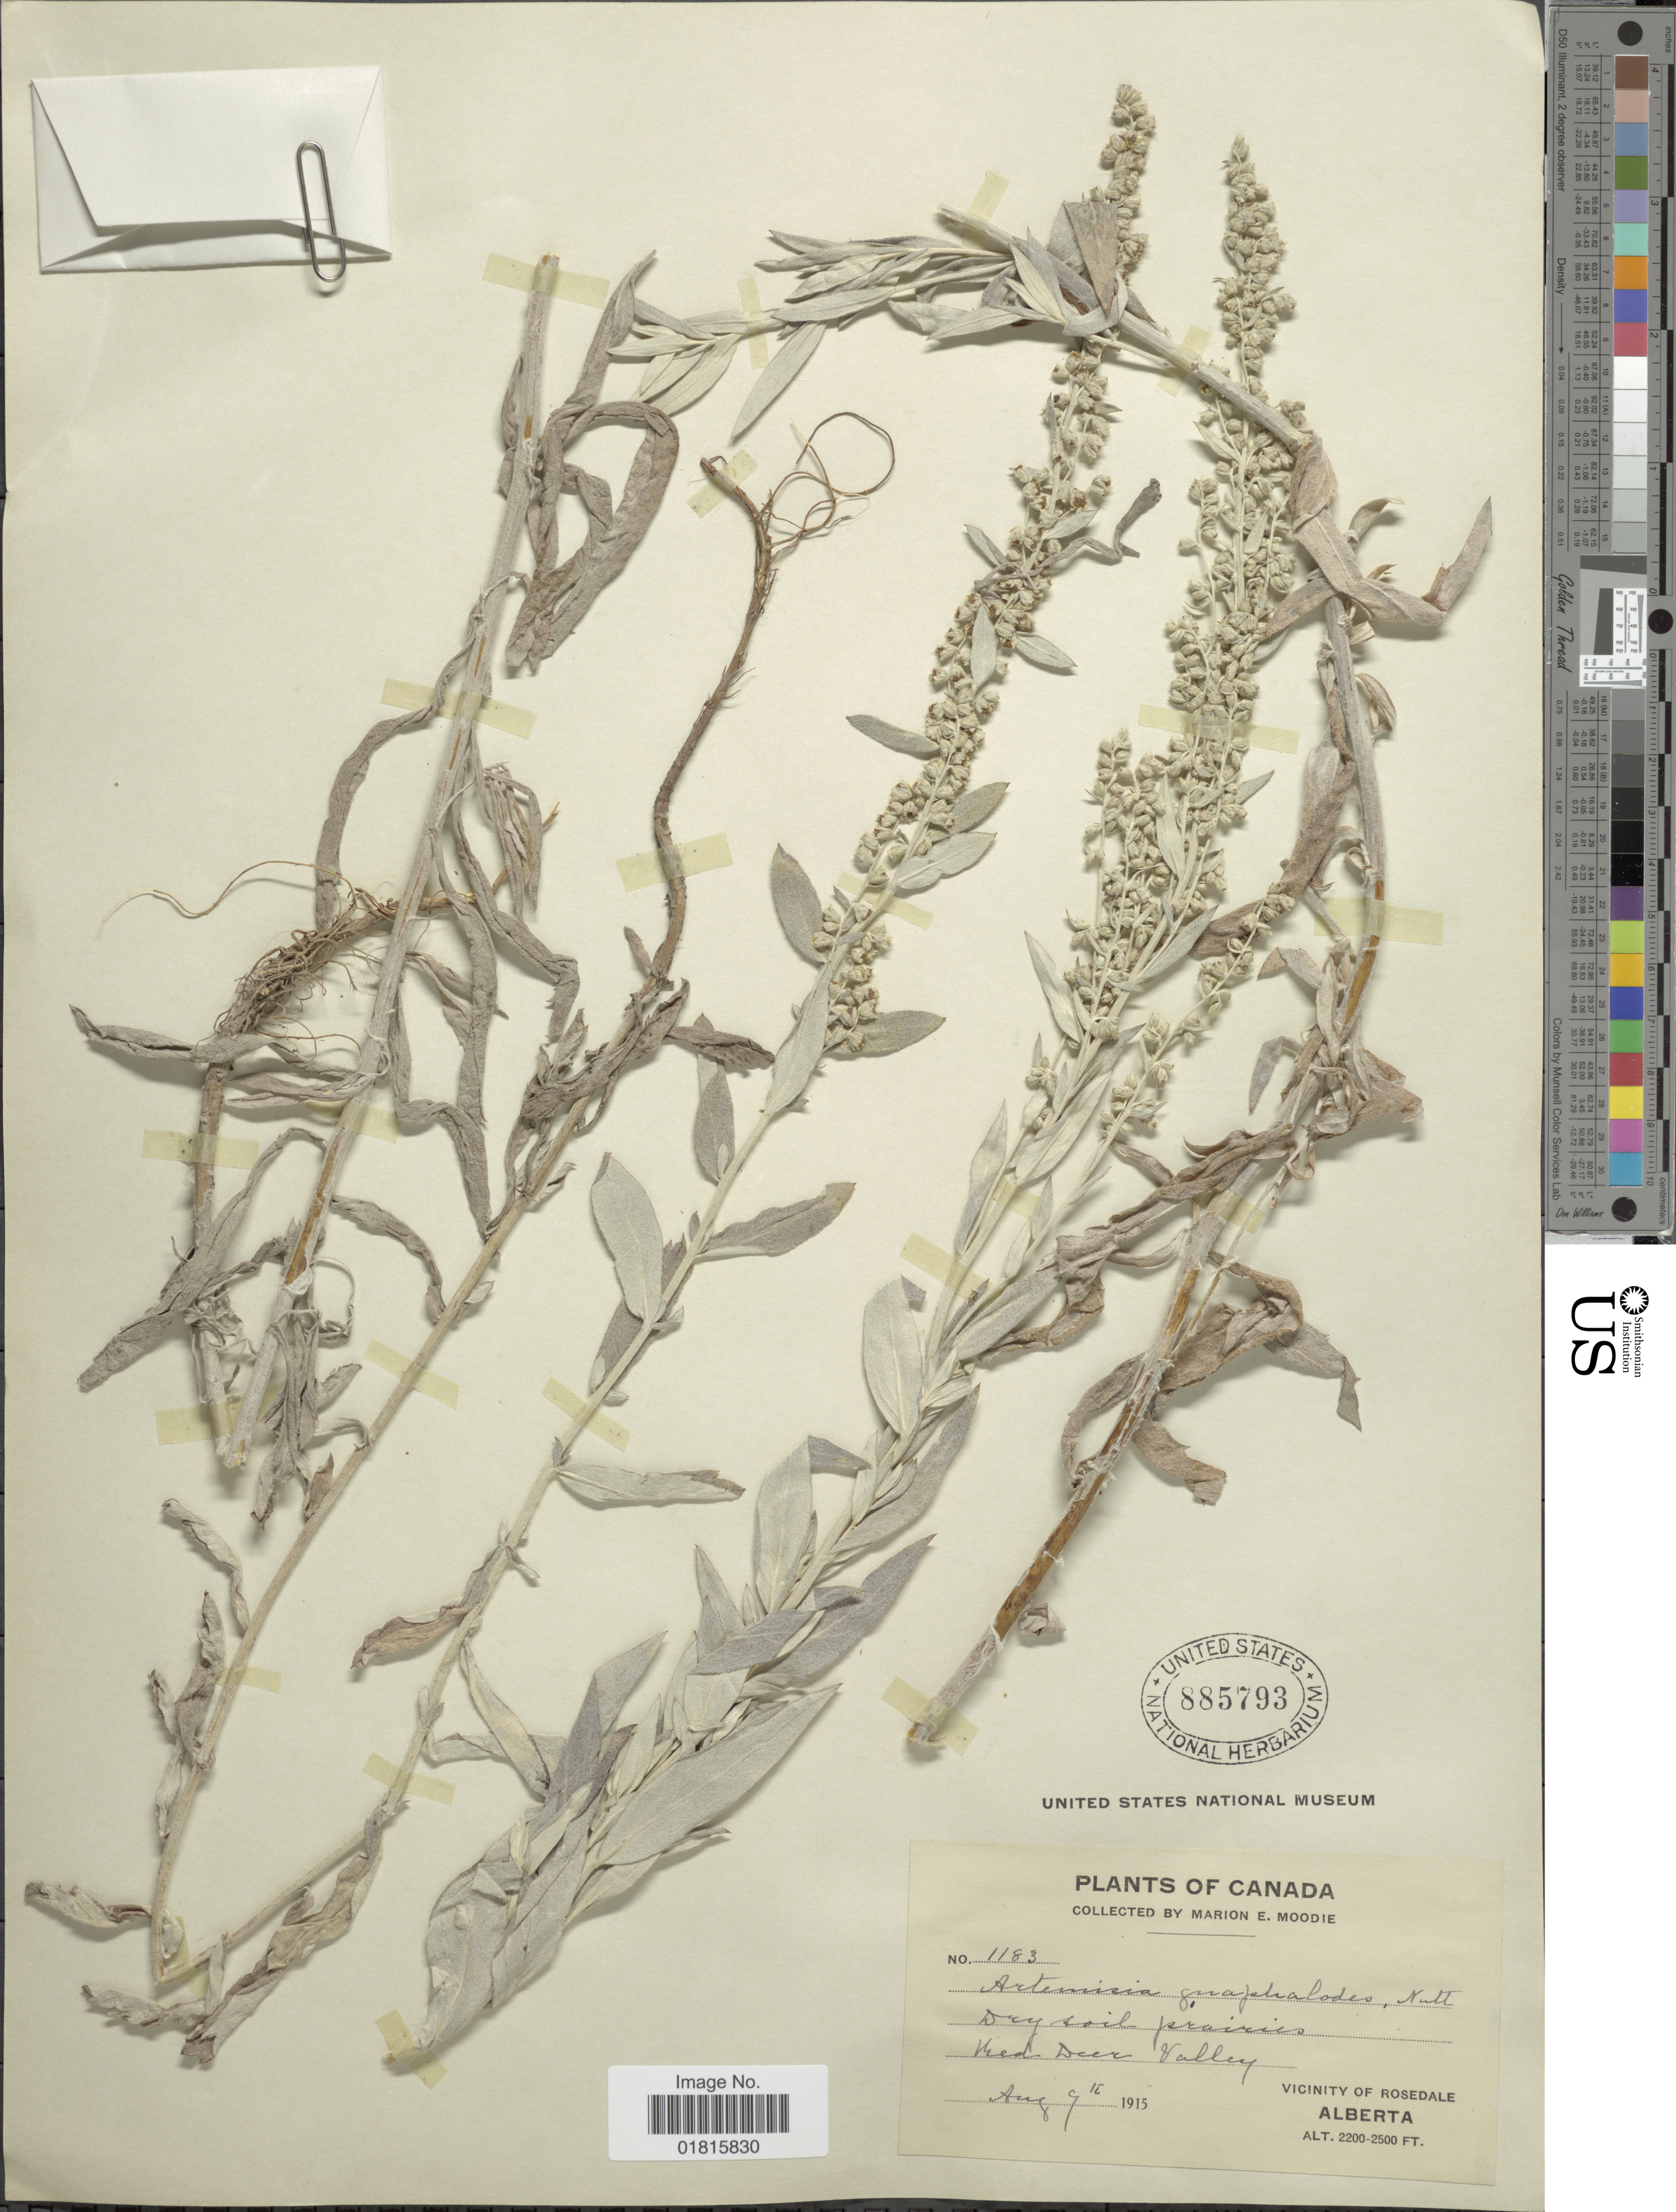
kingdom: Plantae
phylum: Tracheophyta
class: Magnoliopsida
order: Asterales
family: Asteraceae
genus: Artemisia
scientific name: Artemisia gnaphaloides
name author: Nutt.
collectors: M. E. Moodie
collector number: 1183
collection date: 1915-08-09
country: Canada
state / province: Alberta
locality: Dry soil prairies, Red Deer Valley, Vicinity of Rosedale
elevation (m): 671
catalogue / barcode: US 885793